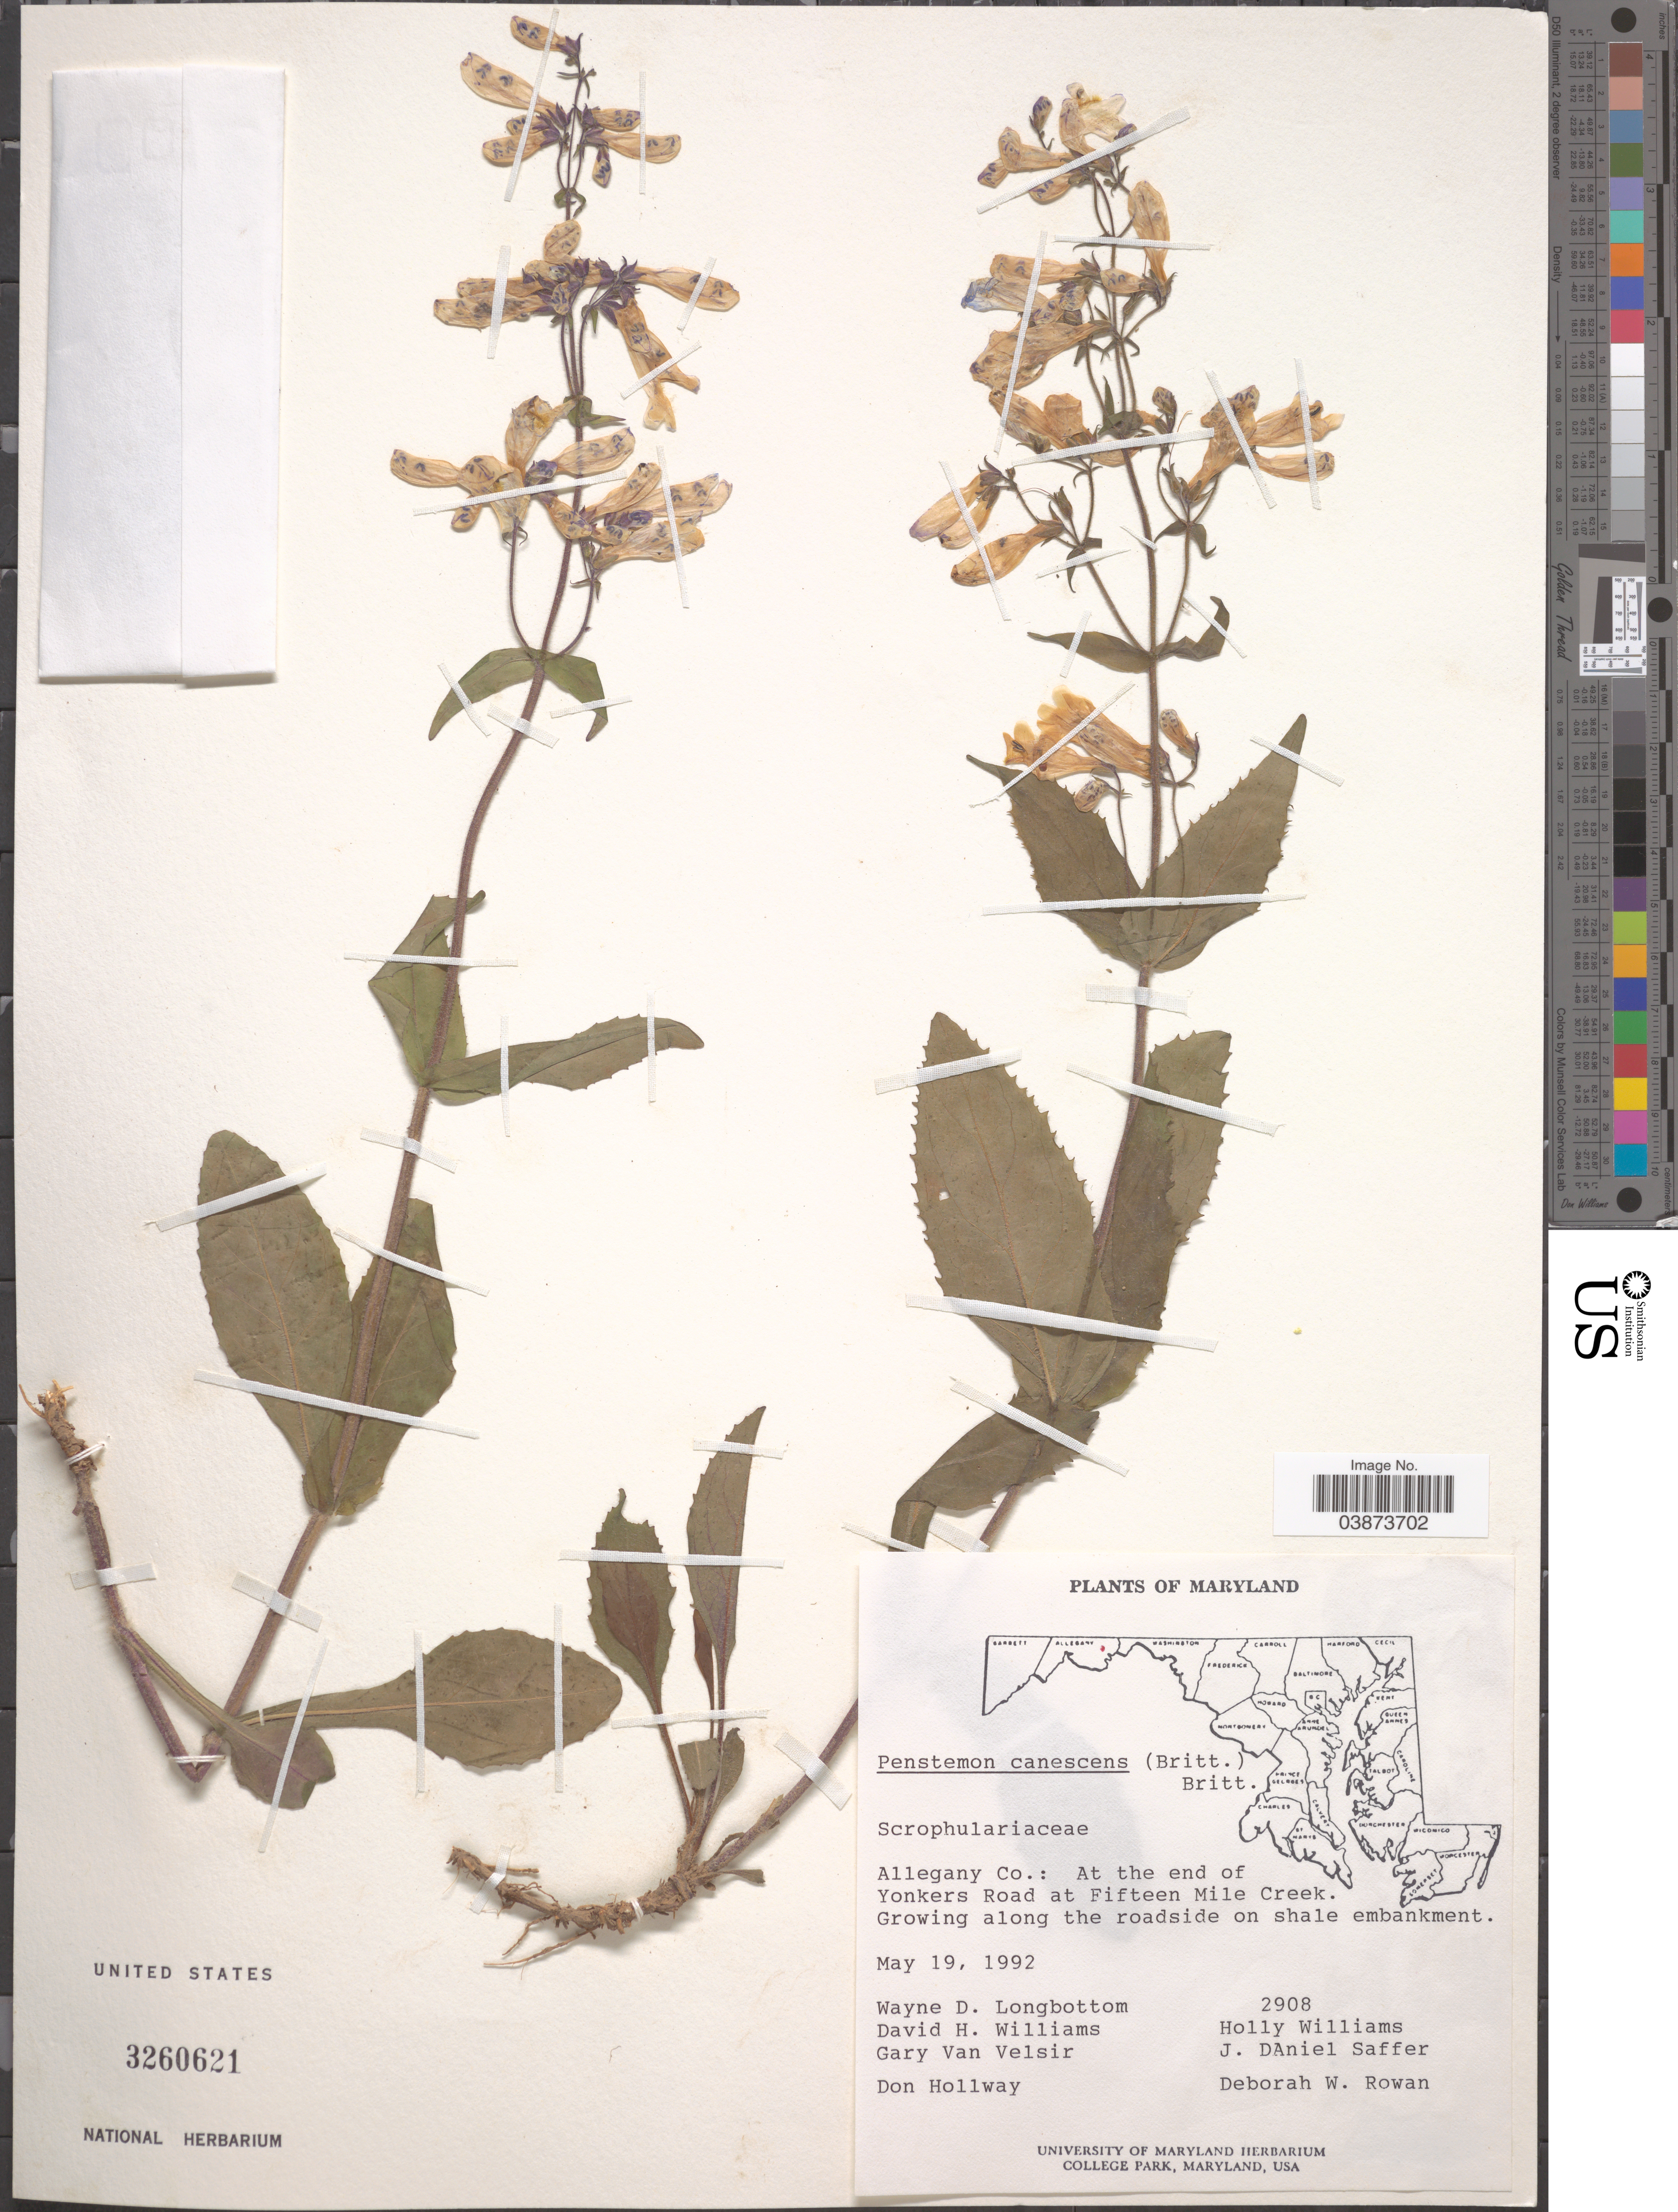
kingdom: Plantae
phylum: Tracheophyta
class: Magnoliopsida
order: Lamiales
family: Plantaginaceae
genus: Penstemon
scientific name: Penstemon canescens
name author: L.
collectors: W. D. Longbottom, D. H. Williams, G. Van Velsir, D. Hollway & et al.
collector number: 2908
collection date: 1992-05-19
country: United States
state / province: Maryland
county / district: Allegany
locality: Allegany Co.: At the end of Yonkers Road at Fifteen Mile Creek. Along the roadside on shale embankment.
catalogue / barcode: US 3260621